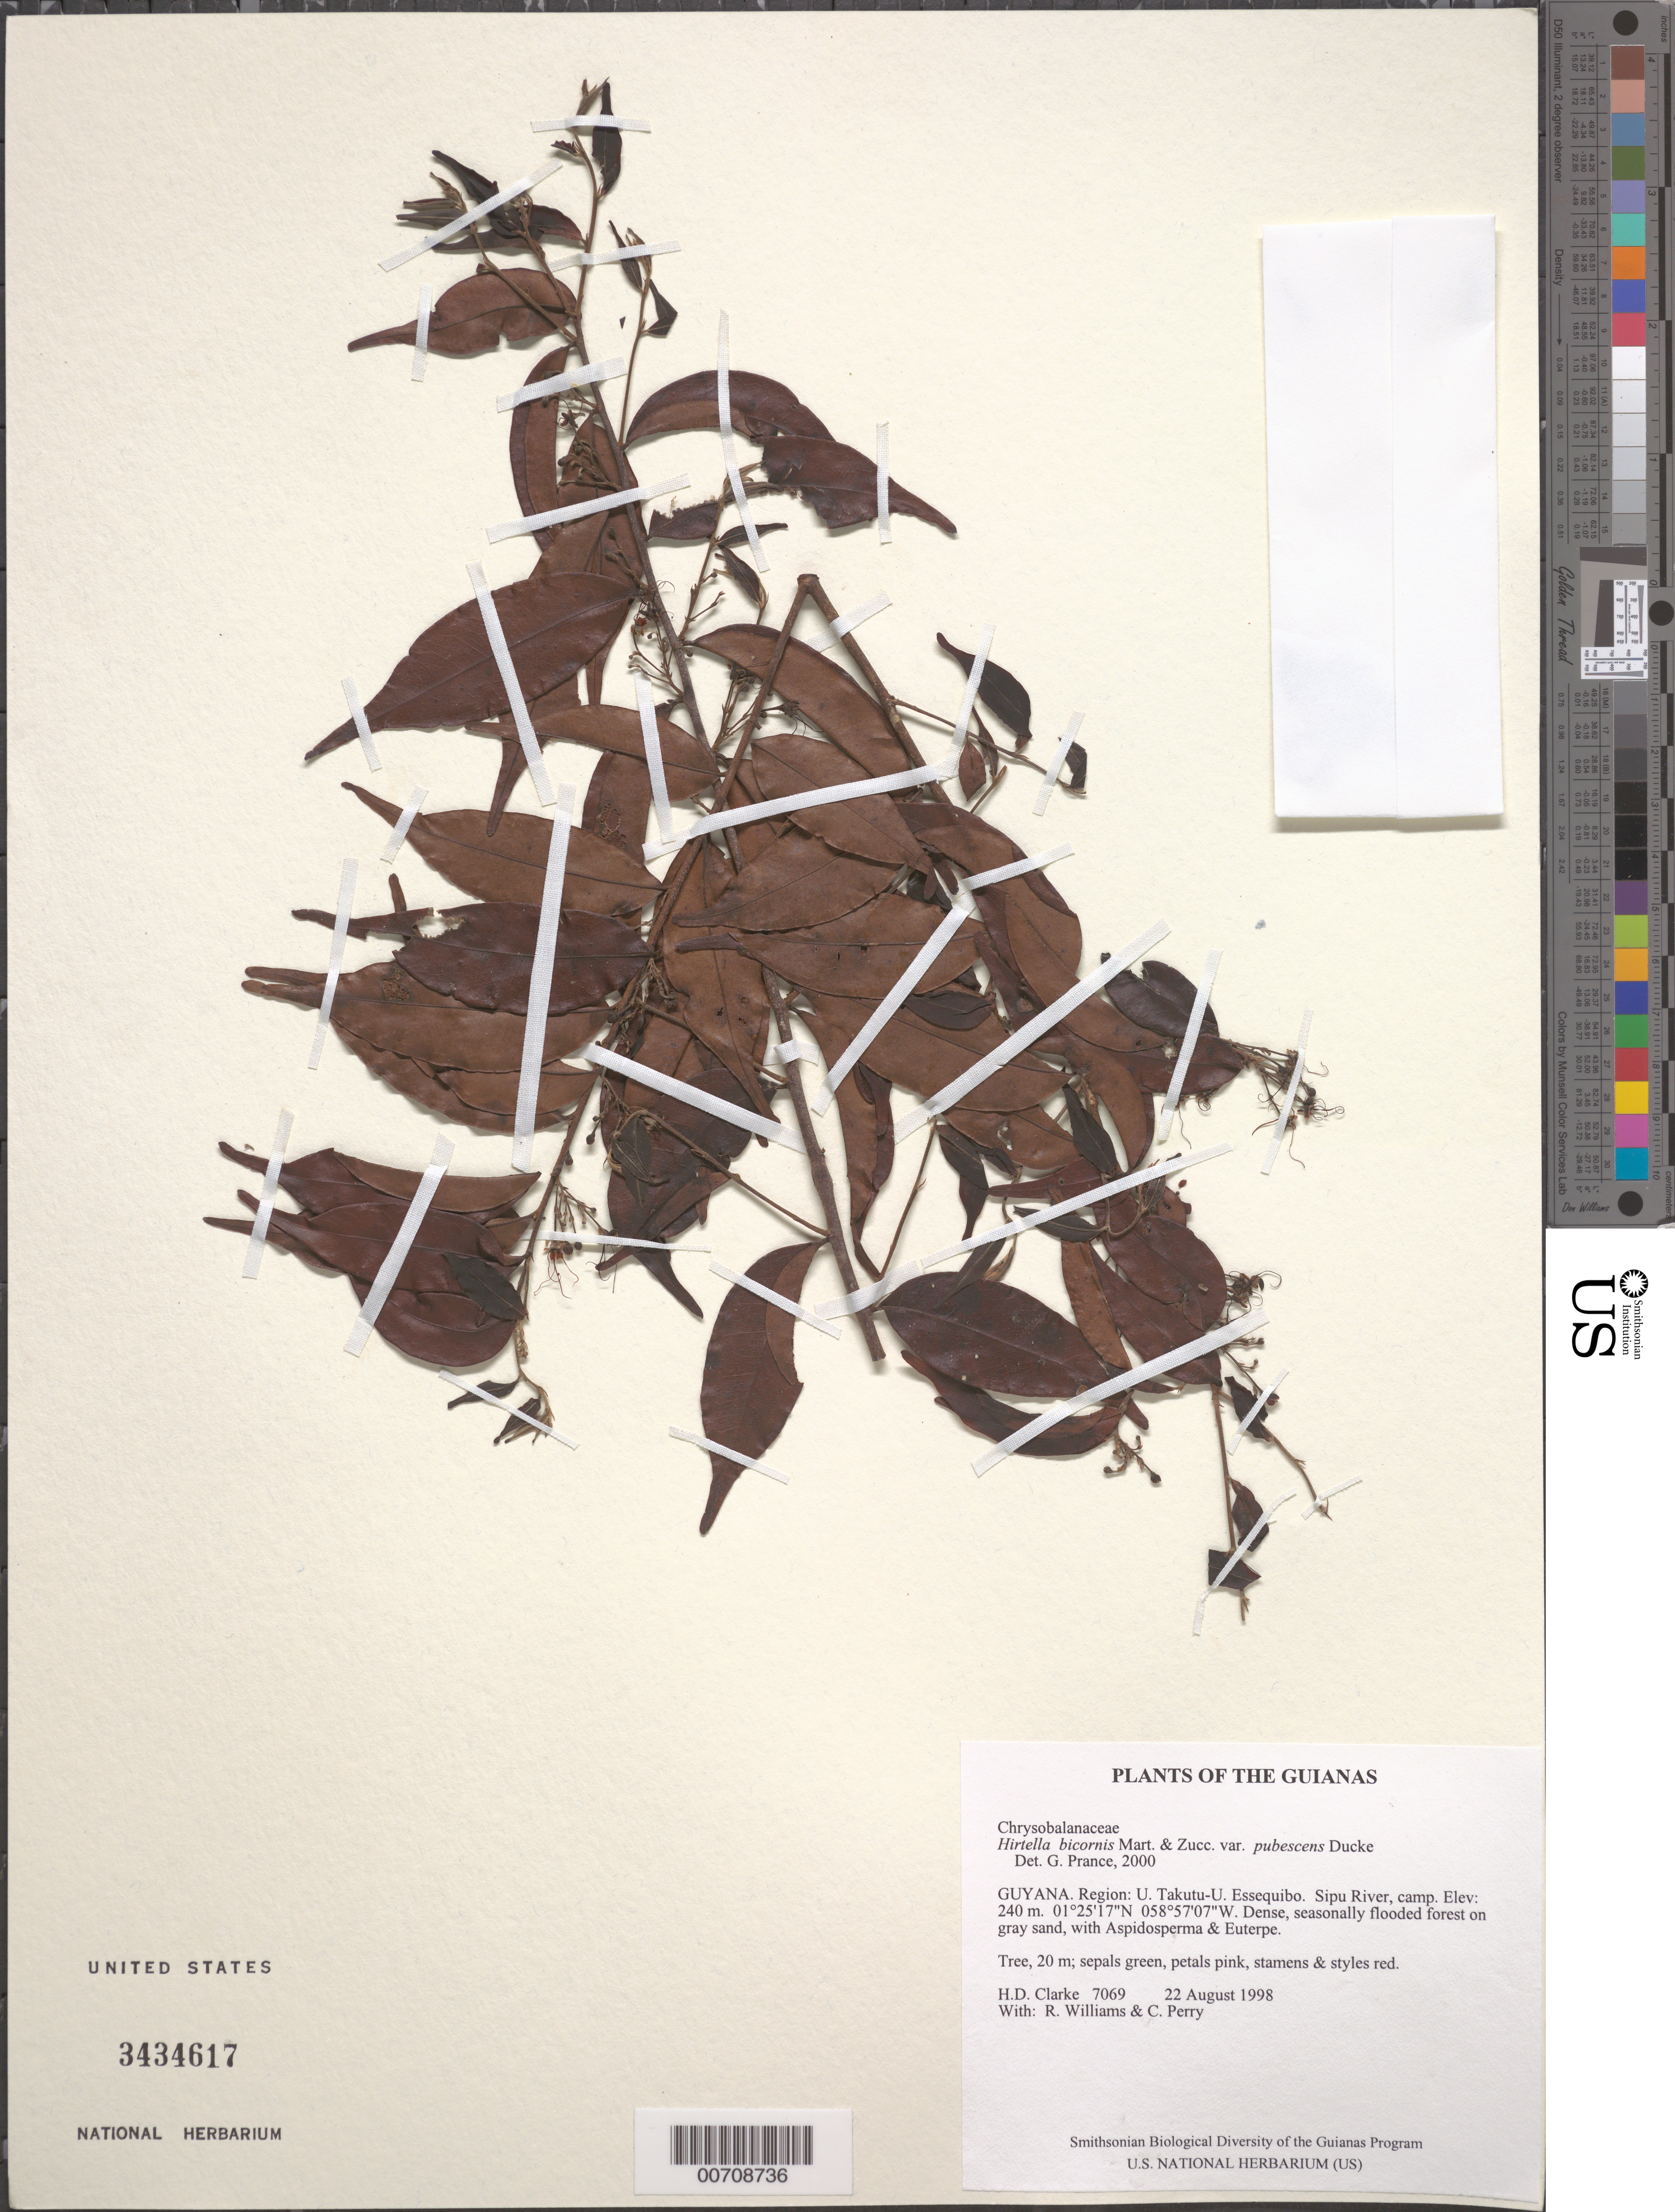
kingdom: Plantae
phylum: Tracheophyta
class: Magnoliopsida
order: Malpighiales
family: Chrysobalanaceae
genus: Hirtella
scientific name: Hirtella bicornis var. pubescens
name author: Ducke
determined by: Prance, G. T.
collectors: H. D. Clarke, R. Williams & C. Perry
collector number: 7069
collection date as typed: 22 August 1998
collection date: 1998-08-22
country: Guyana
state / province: U. Takutu-U. Essequibo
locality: Sipu River, camp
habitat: Dense, seasonally flooded forest on gray sand, with Aspidosperma & Euterpe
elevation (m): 240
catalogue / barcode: US 3434617